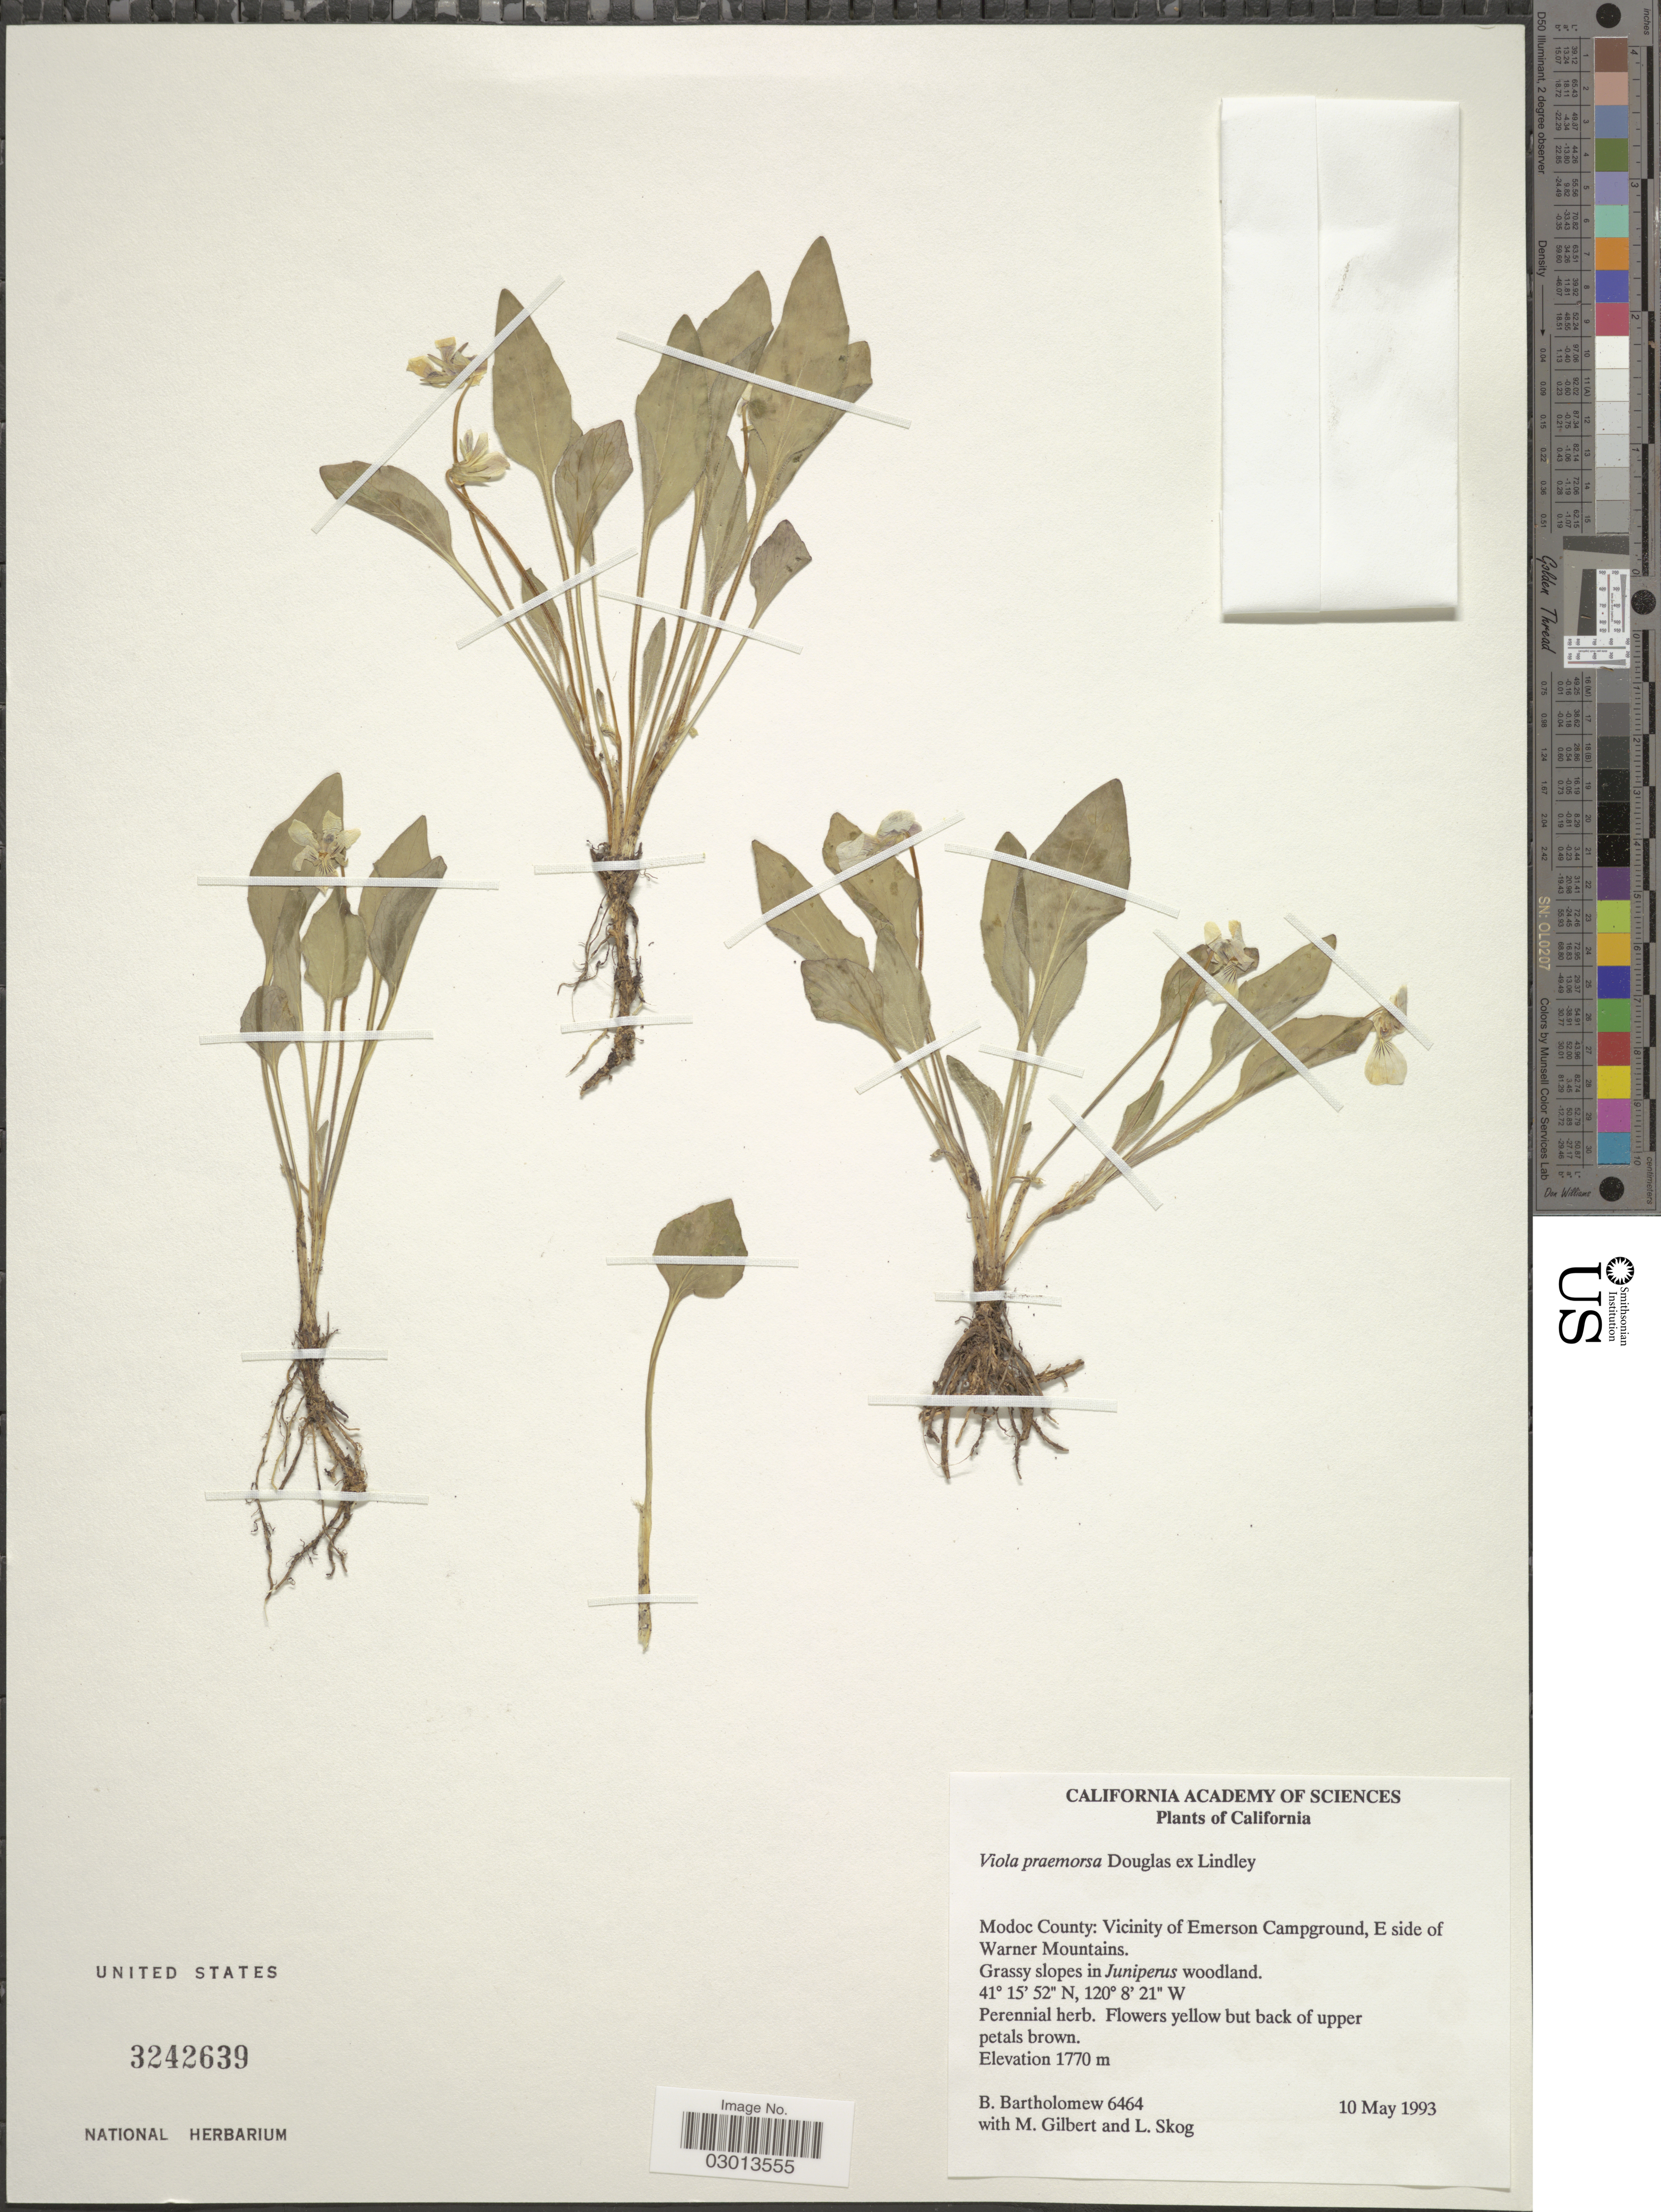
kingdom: Plantae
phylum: Tracheophyta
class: Magnoliopsida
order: Malpighiales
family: Violaceae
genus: Viola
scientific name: Viola praemorsa subsp. praemorsa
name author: Douglas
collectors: B. Bartholomew, M. Gilbert & L. E. Skog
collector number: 6464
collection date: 1993-05-10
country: United States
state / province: California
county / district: Modoc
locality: Modoc County: Vicinity of Emerson Campground, E side of Warner Mountains.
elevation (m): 1770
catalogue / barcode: US 3242639